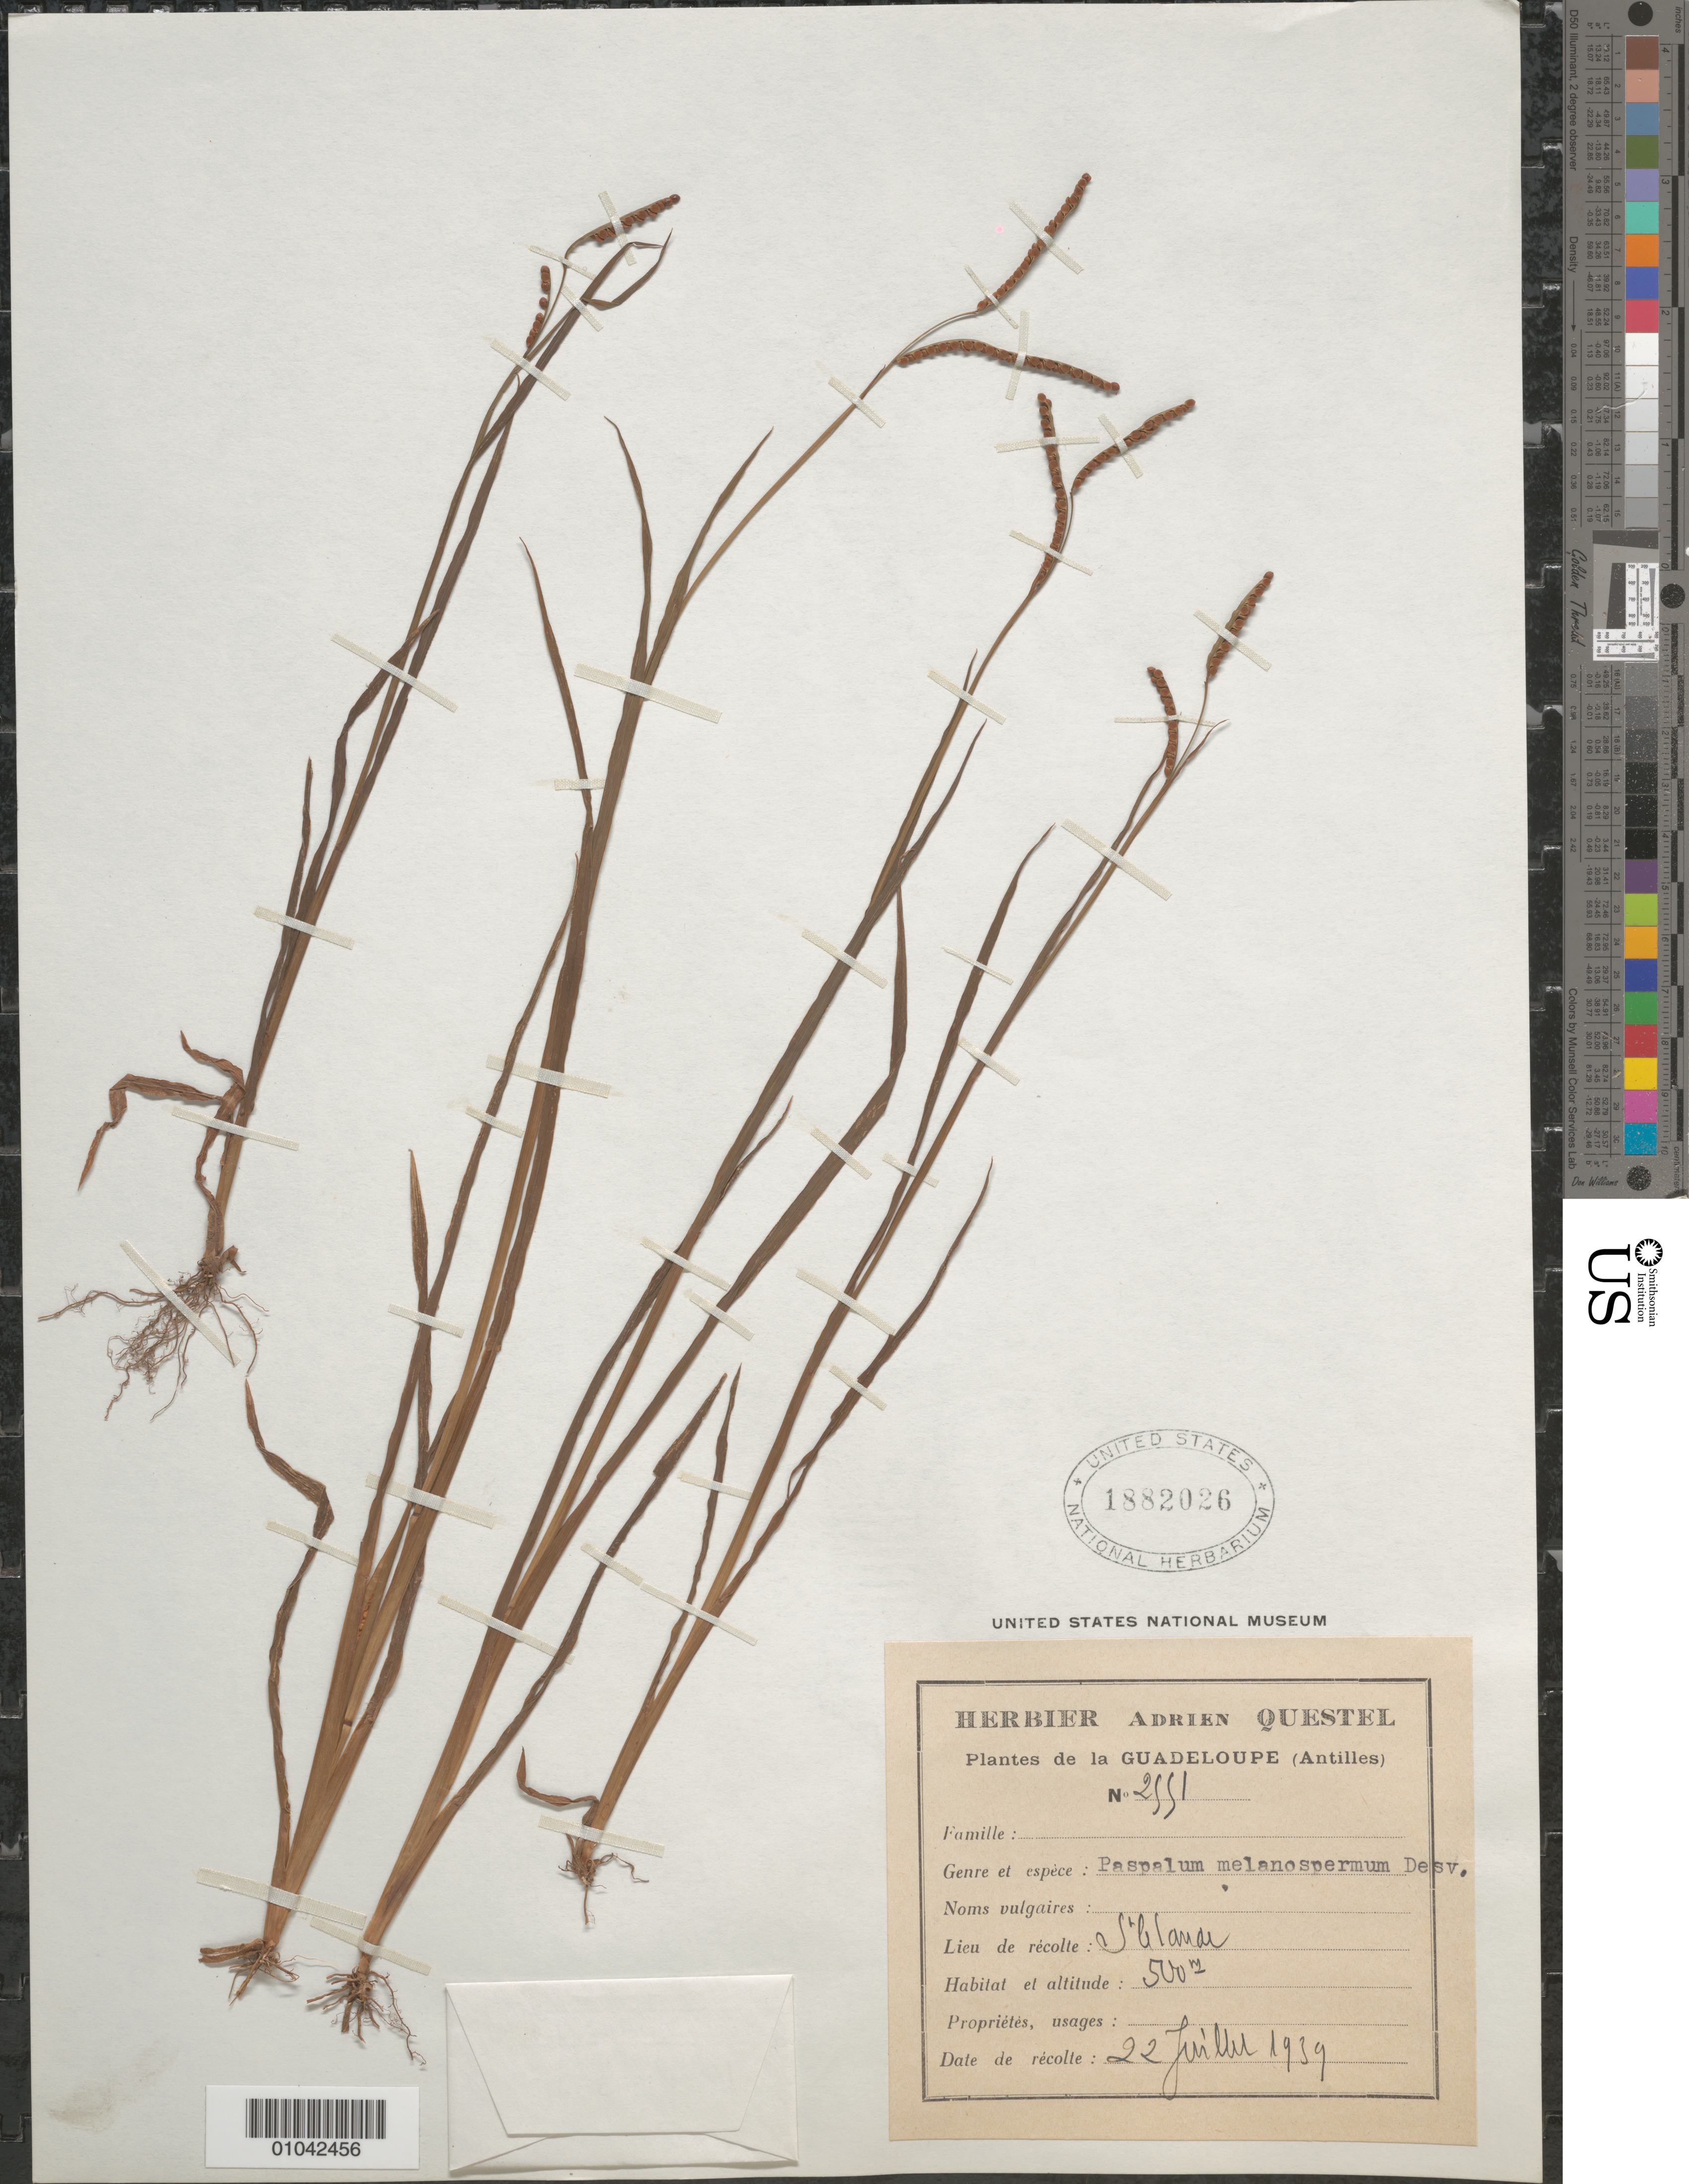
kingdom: Plantae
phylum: Tracheophyta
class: Liliopsida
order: Poales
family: Poaceae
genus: Paspalum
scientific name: Paspalum melanospermum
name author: Desv. ex Poir.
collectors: A. Questel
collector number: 2551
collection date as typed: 22 Jul 1939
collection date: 1939-07-22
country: Guadeloupe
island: Basse Terre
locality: St. Lelande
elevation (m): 500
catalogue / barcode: US 1882026